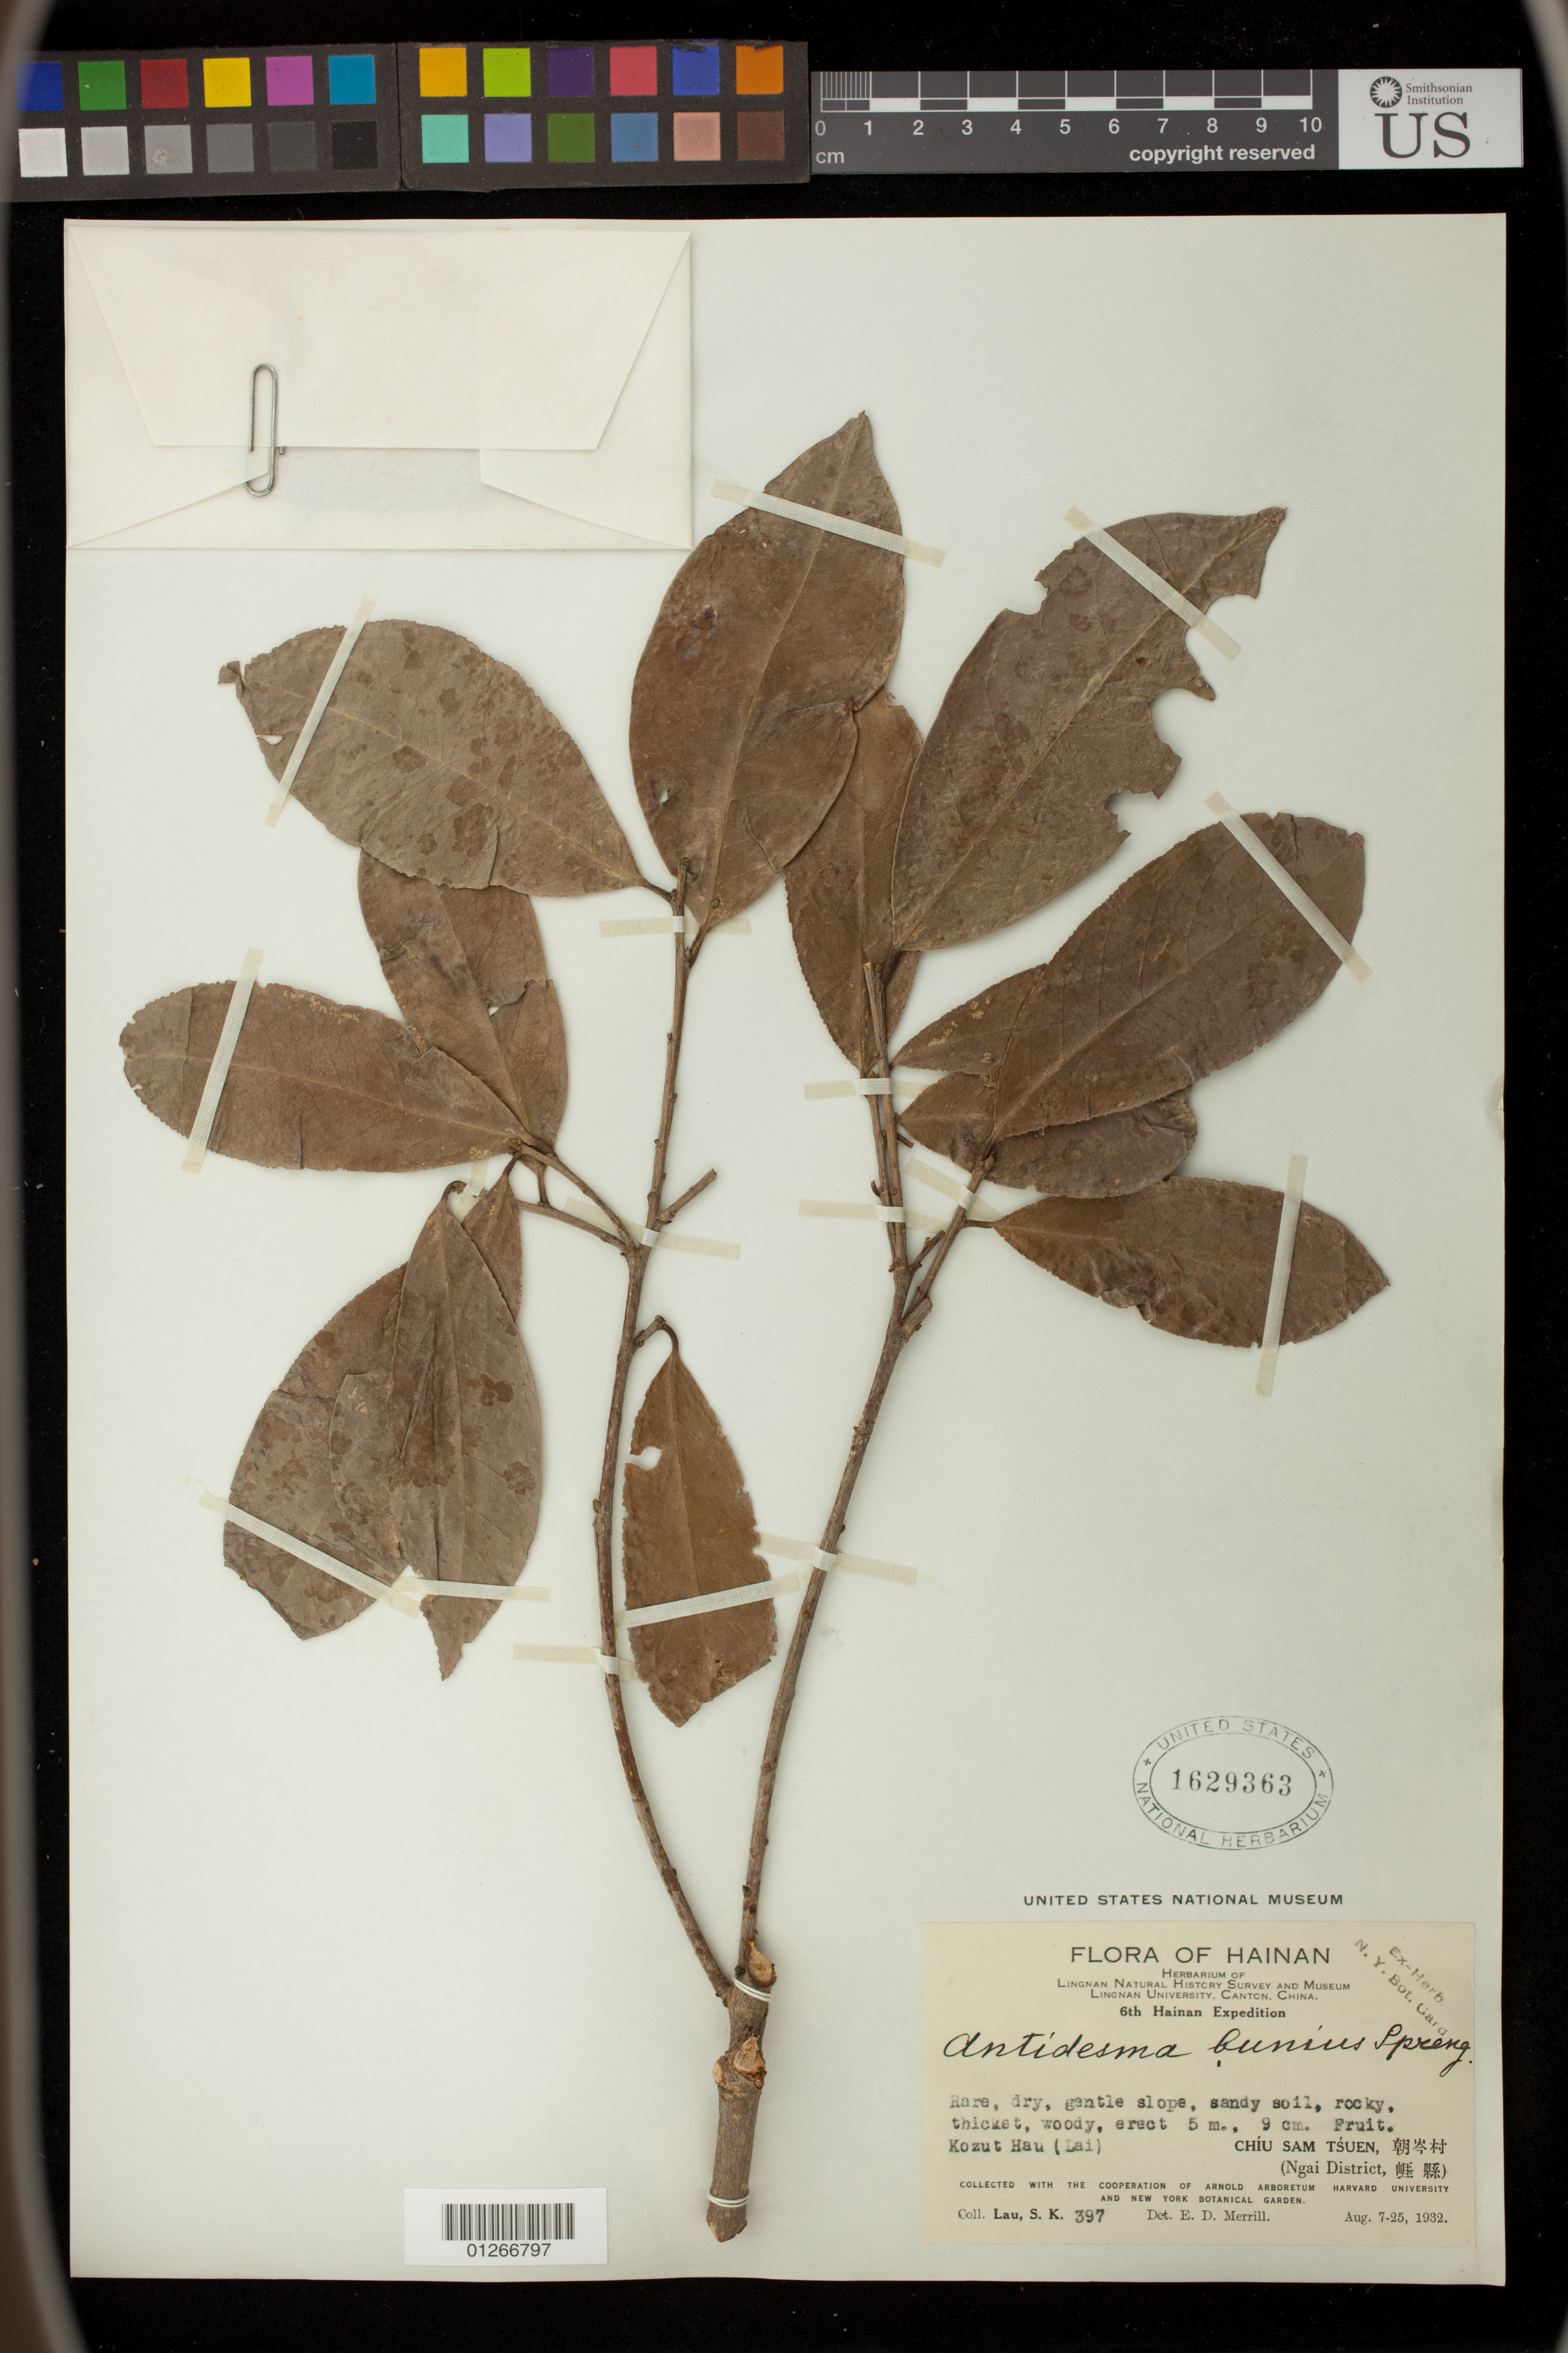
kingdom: Plantae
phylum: Tracheophyta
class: Magnoliopsida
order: Malpighiales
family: Phyllanthaceae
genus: Antidesma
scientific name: Antidesma bunius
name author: (L.) Spreng.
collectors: S. K. Lau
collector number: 397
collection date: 1932-08-07/1932-08-25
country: China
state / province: Hainan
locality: Chiu Sam Tsuen. Ngai District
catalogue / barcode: US 1629363